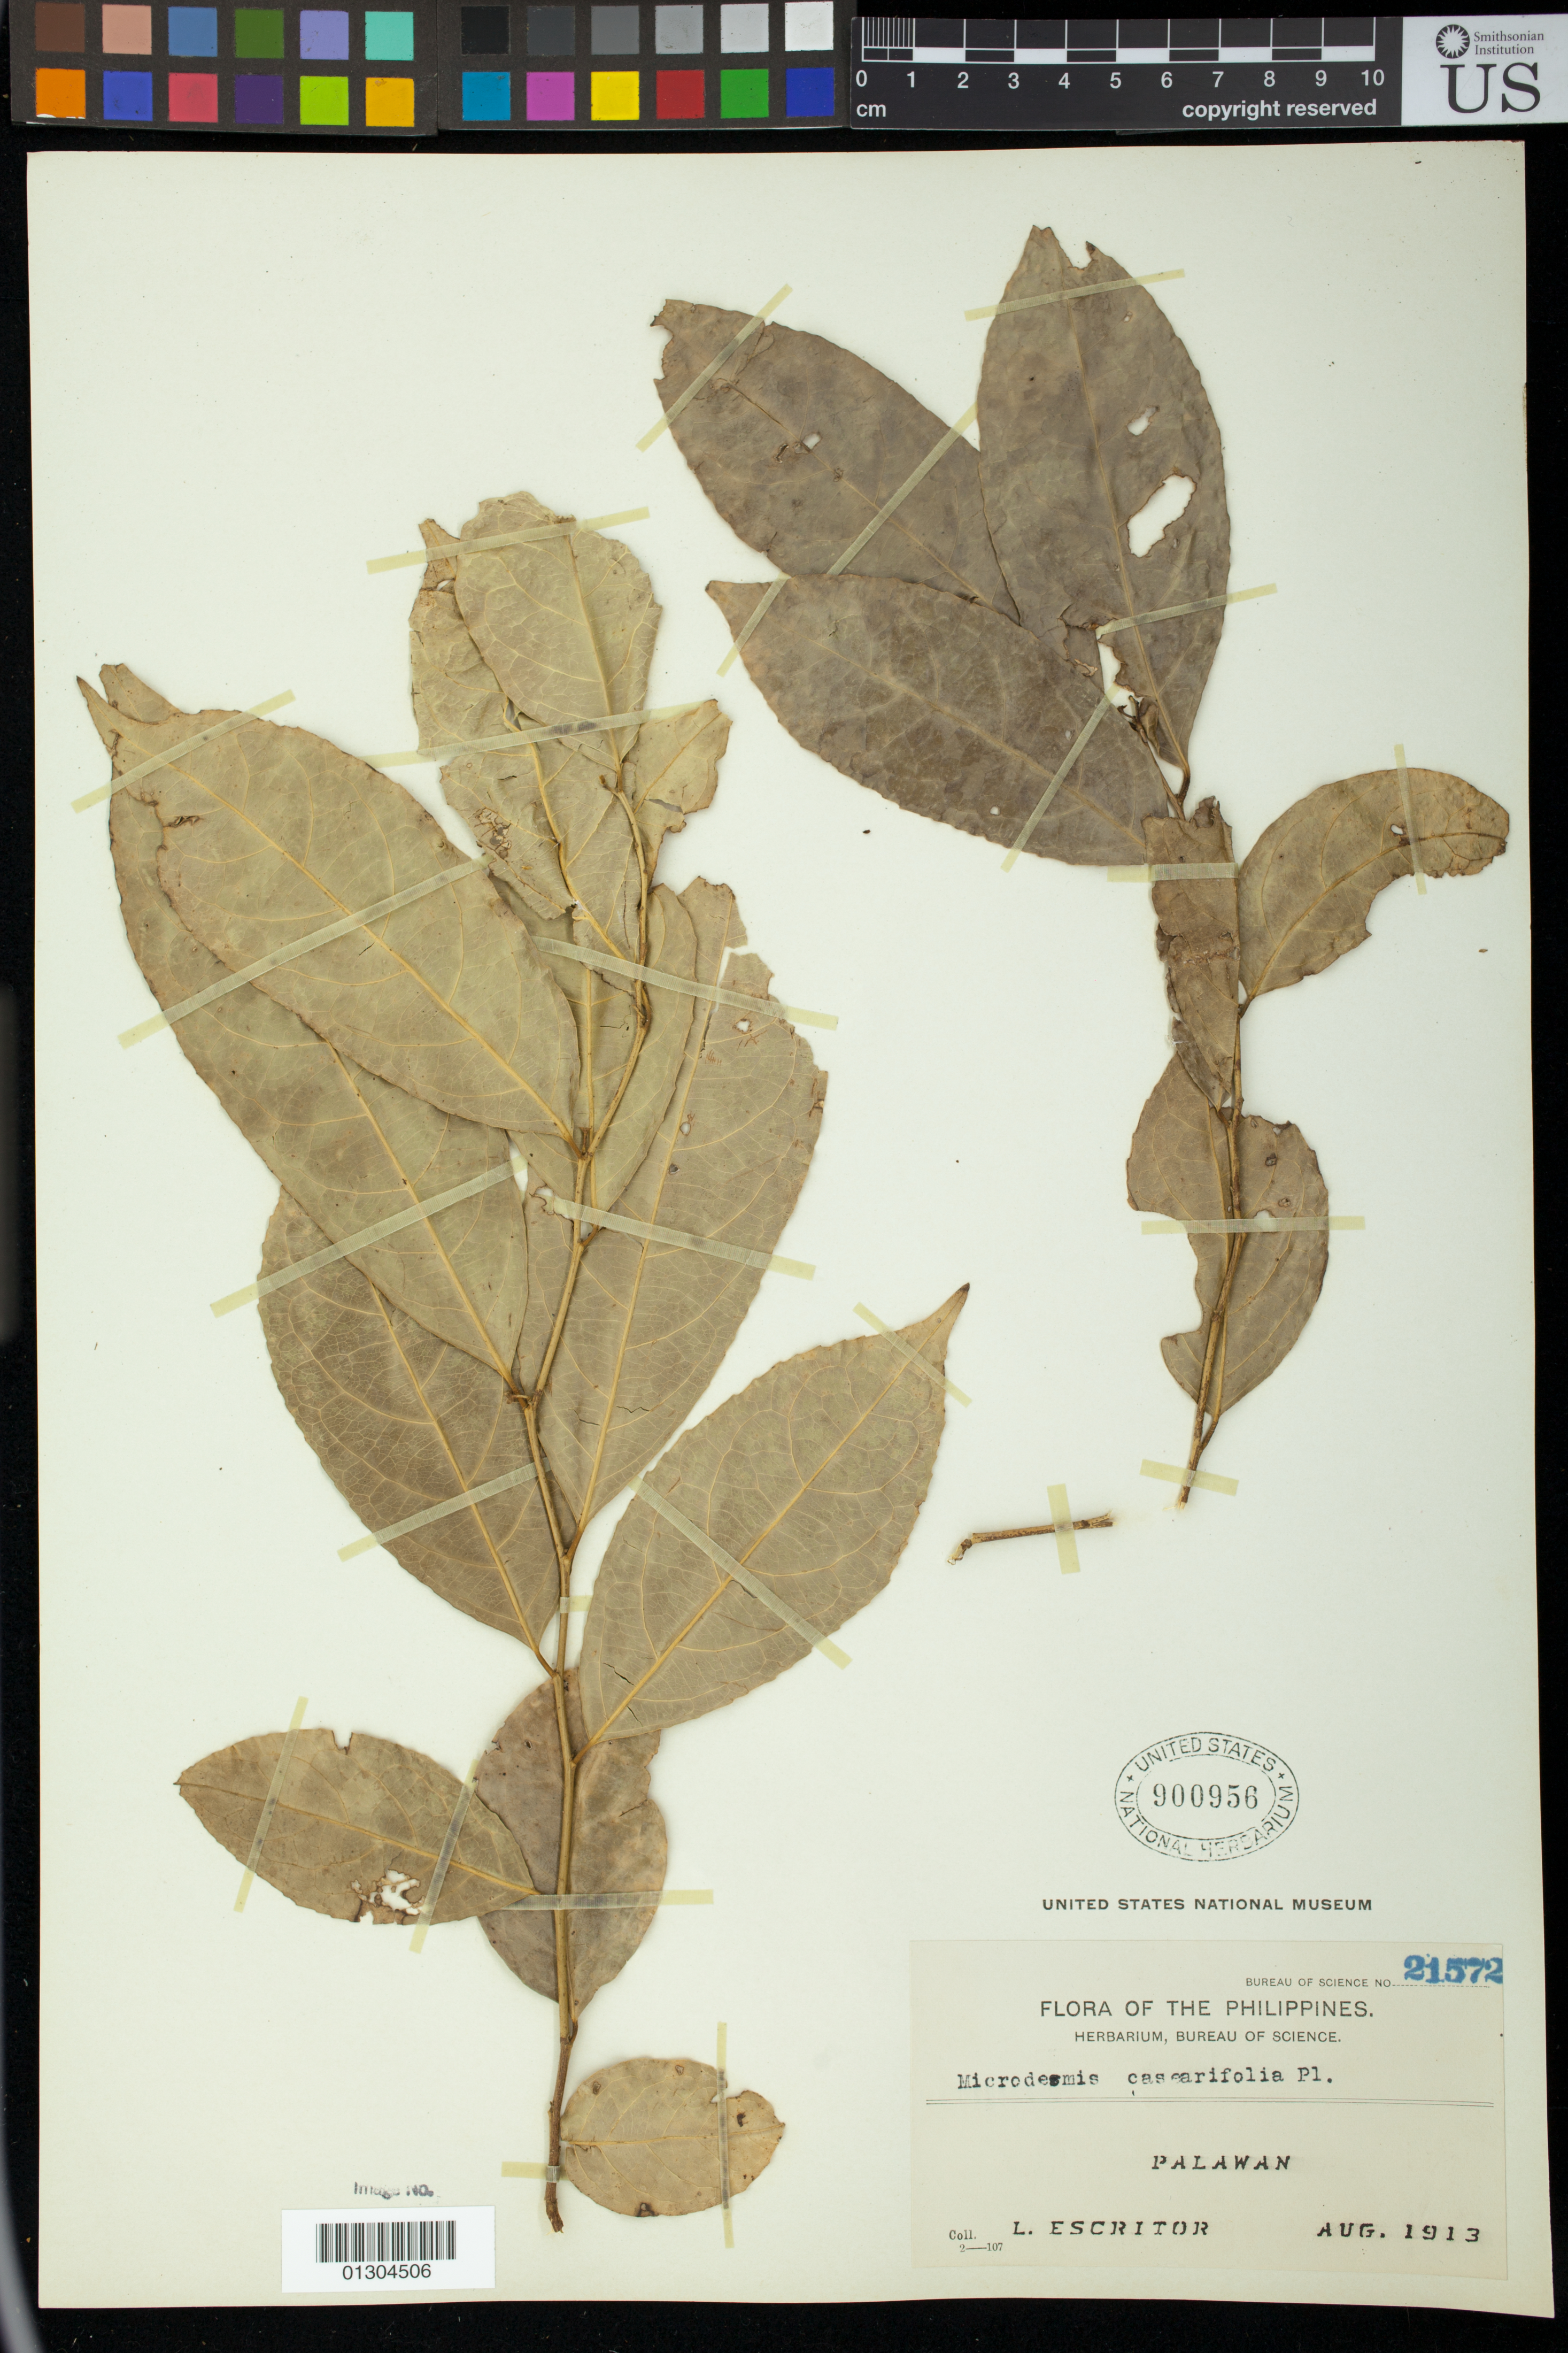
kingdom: Plantae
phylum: Tracheophyta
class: Magnoliopsida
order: Malpighiales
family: Pandaceae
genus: Microdesmis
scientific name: Microdesmis casearifolia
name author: Planch. & Hook.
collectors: L. Escritor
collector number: Bur. Of Sci. 21572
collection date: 1913-08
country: Philippines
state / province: Mimaropa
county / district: Palawan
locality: Palawan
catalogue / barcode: US 900956